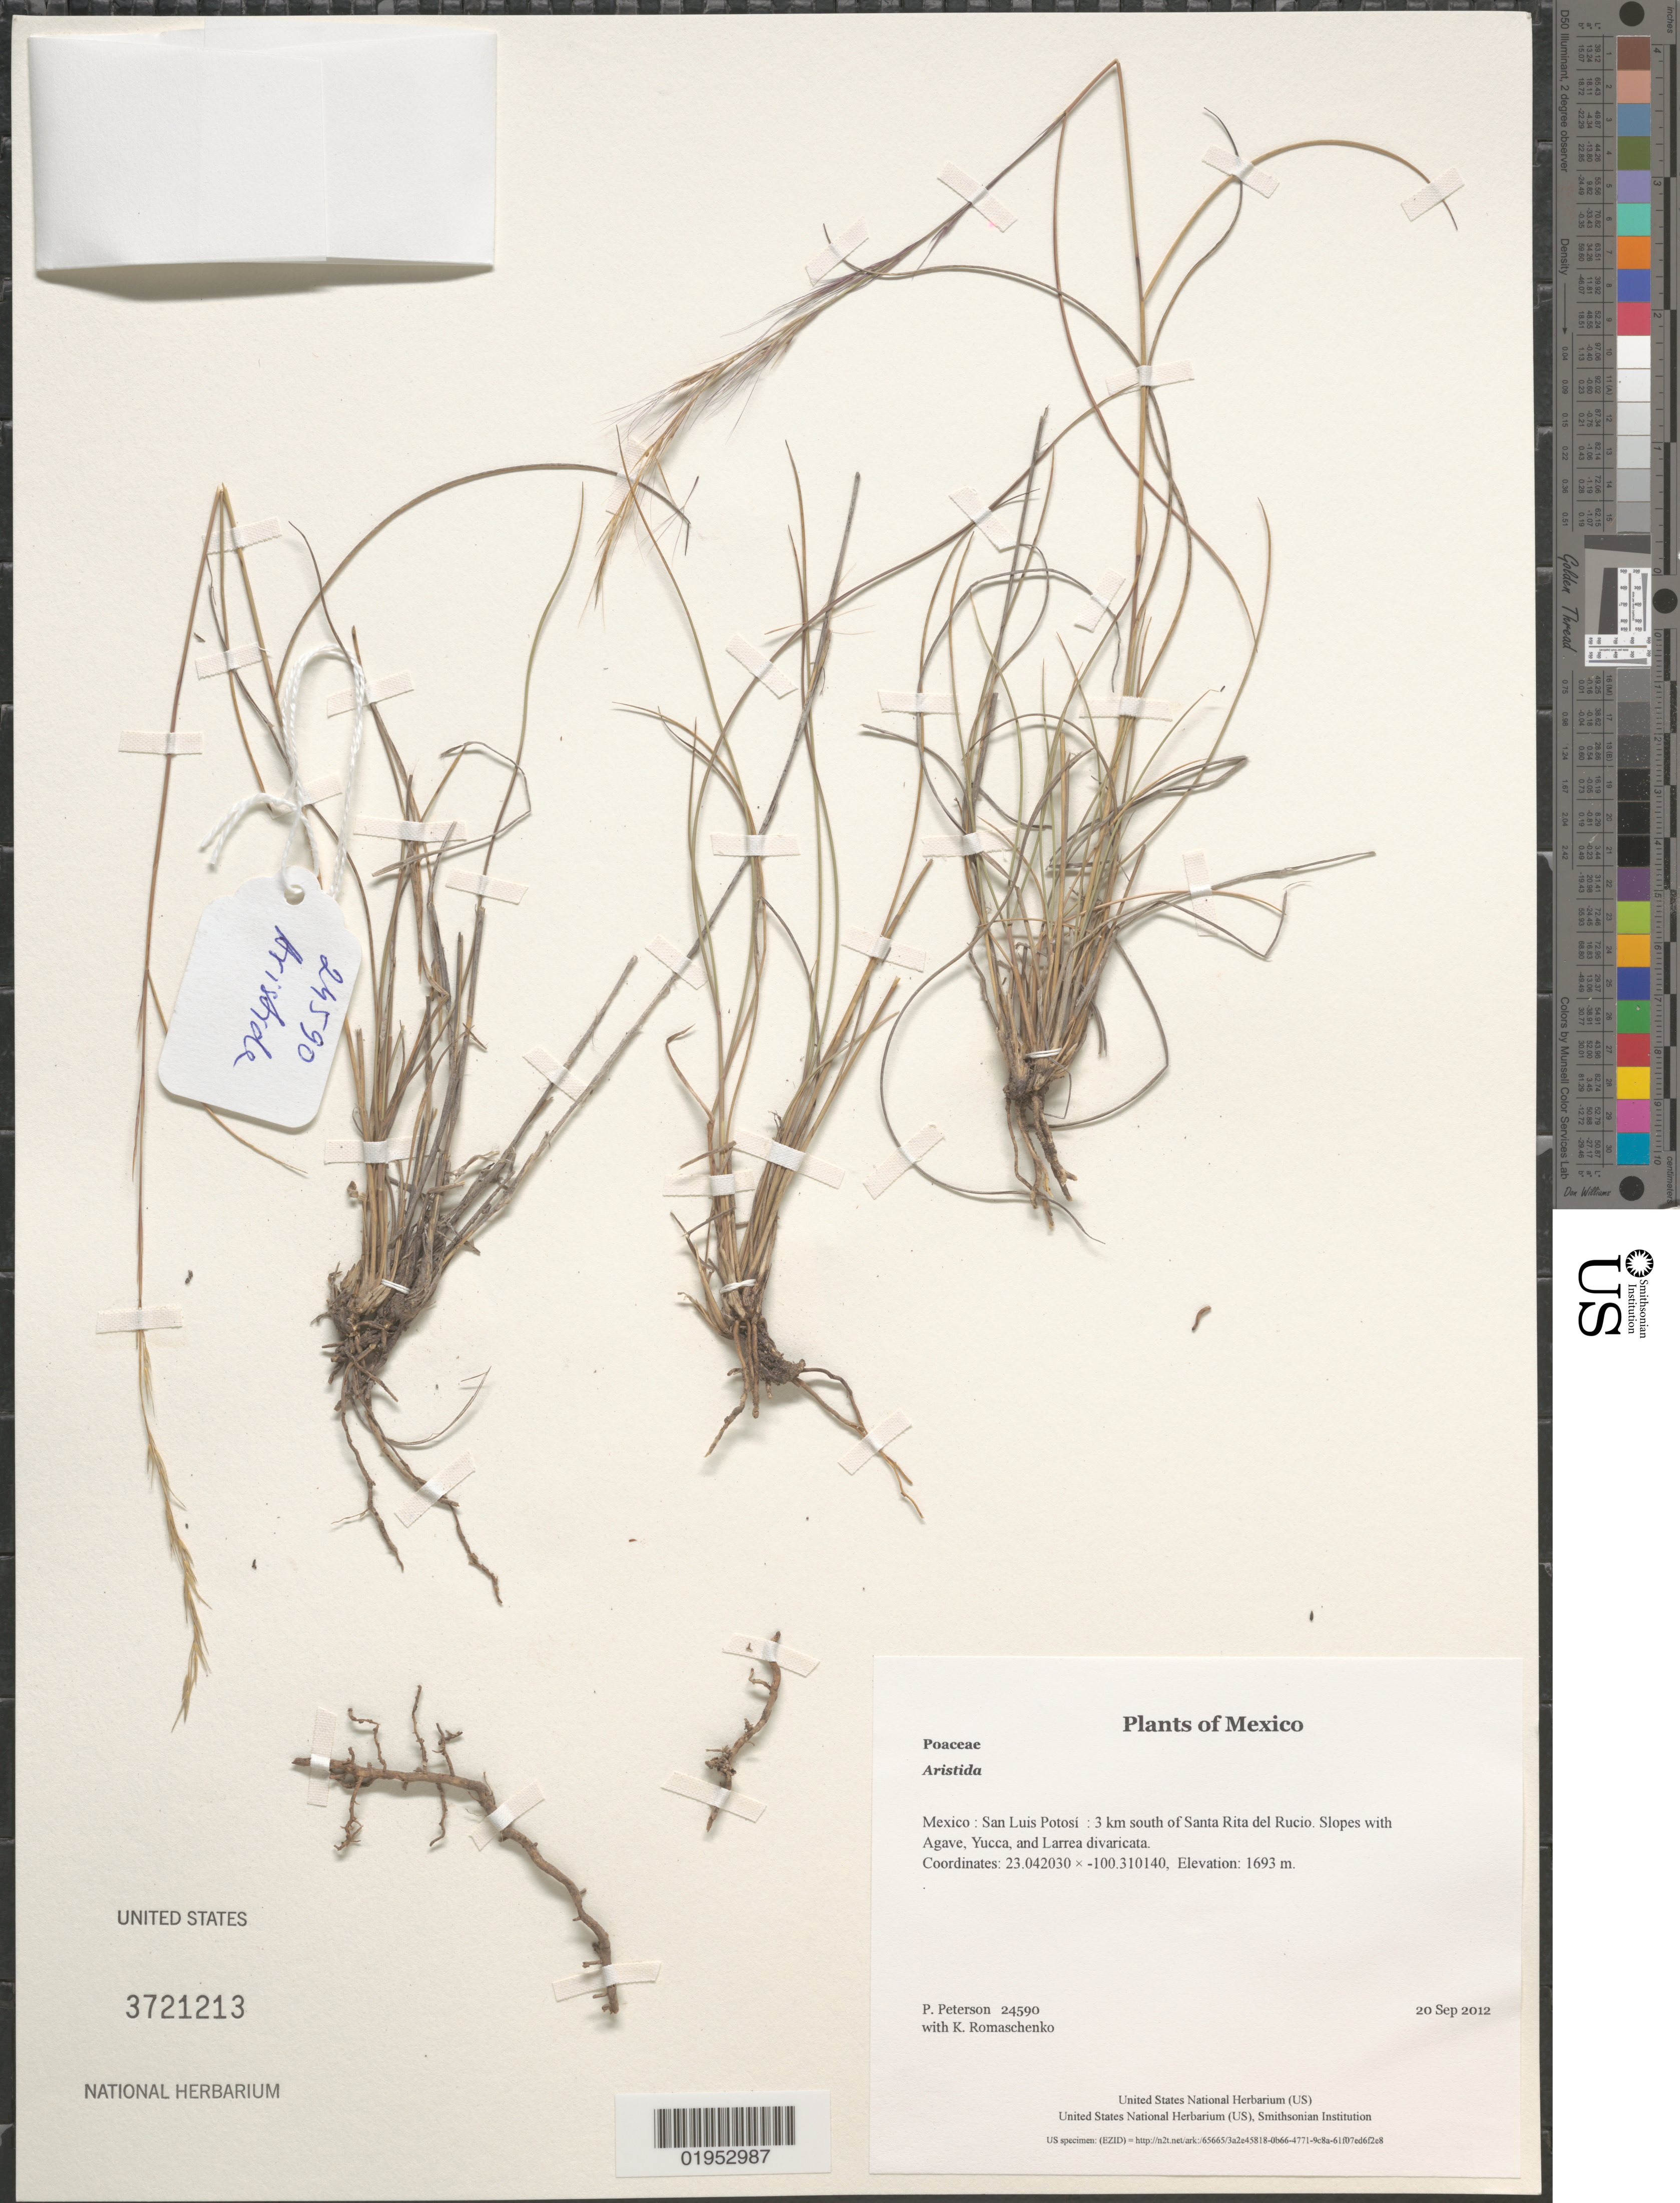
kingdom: Plantae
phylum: Tracheophyta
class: Liliopsida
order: Poales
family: Poaceae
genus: Aristida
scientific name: Aristida sp.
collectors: P. M. Peterson & K. Romaschenko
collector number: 24590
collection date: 2012-09-20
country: Mexico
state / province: San Luis Potosí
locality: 3 km south of Santa Rita del Rucio.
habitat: Slopes with Agave, Yucca, and Larrea divaricata.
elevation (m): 1693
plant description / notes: unicate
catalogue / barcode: US 3721213